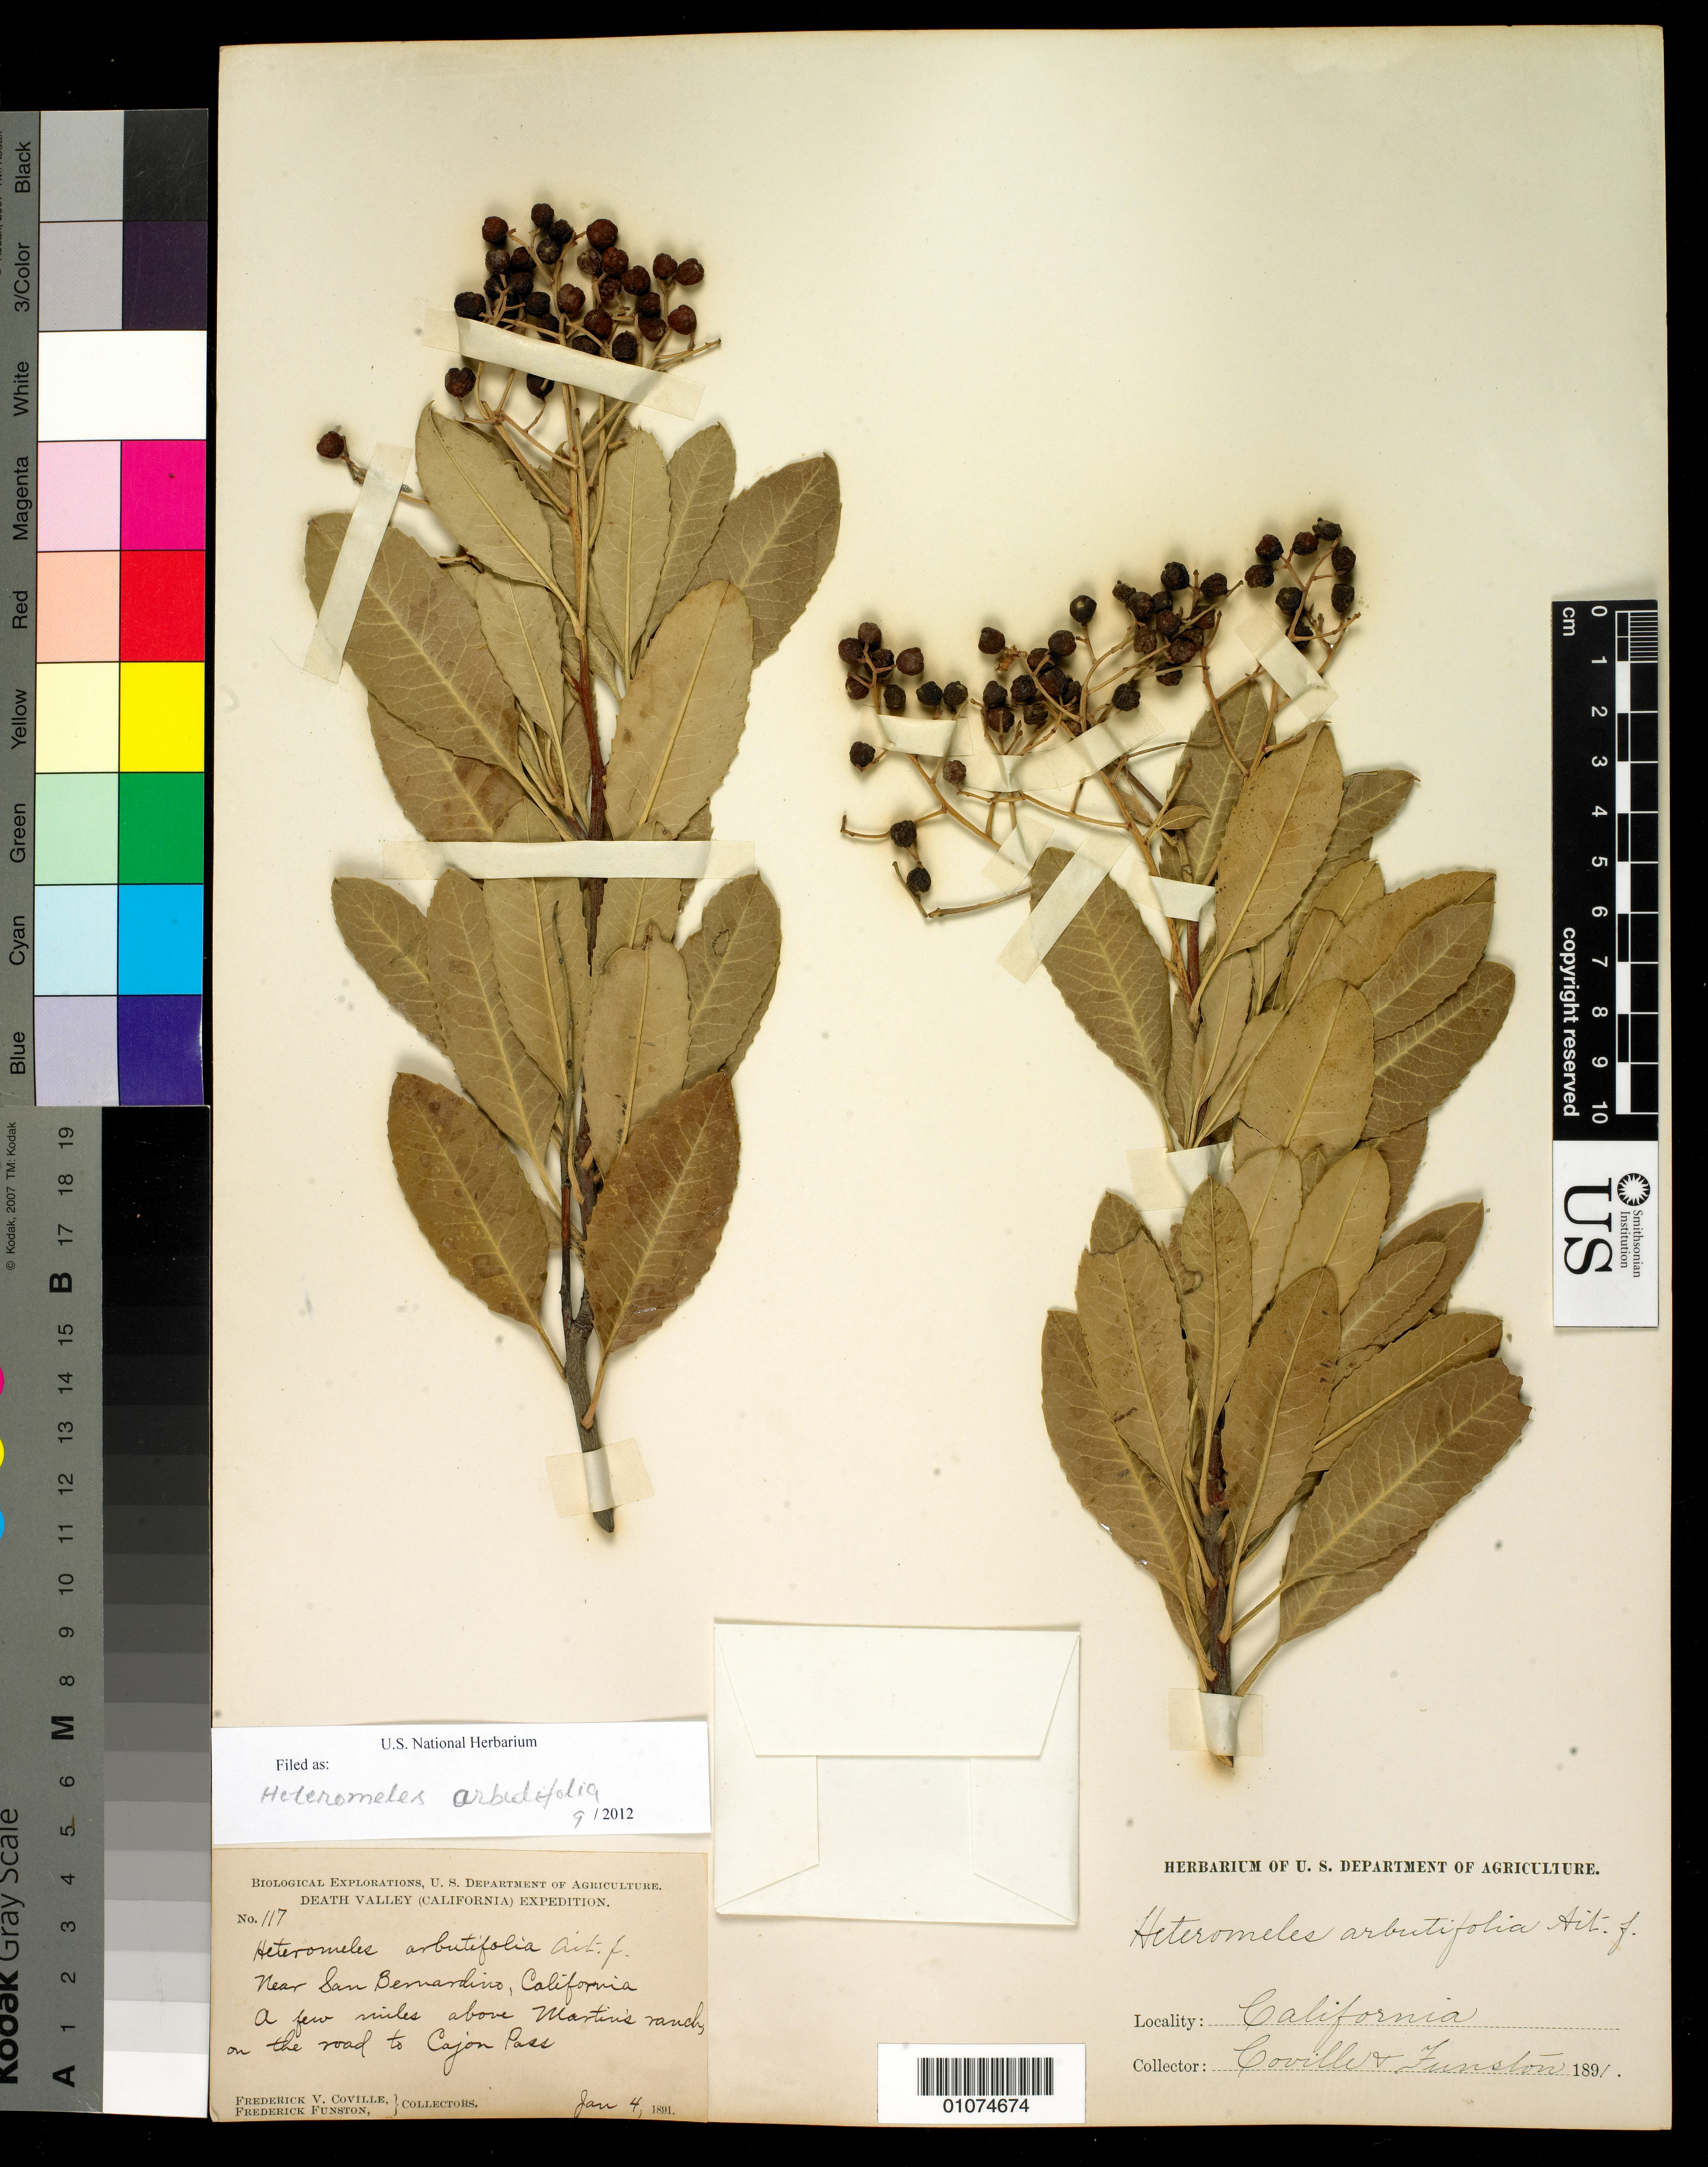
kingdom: Plantae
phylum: Tracheophyta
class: Magnoliopsida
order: Rosales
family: Rosaceae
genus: Heteromeles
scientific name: Heteromeles arbutifolia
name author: (Lindl.) Roemer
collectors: F. V. Coville & T. H. Kearney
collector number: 117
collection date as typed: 04 Jun 1891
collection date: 1891-06-04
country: United States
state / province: California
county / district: San Bernardino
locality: Near San Bernardino, a few miles above Martinez Ranch on the road to Cajon Pass